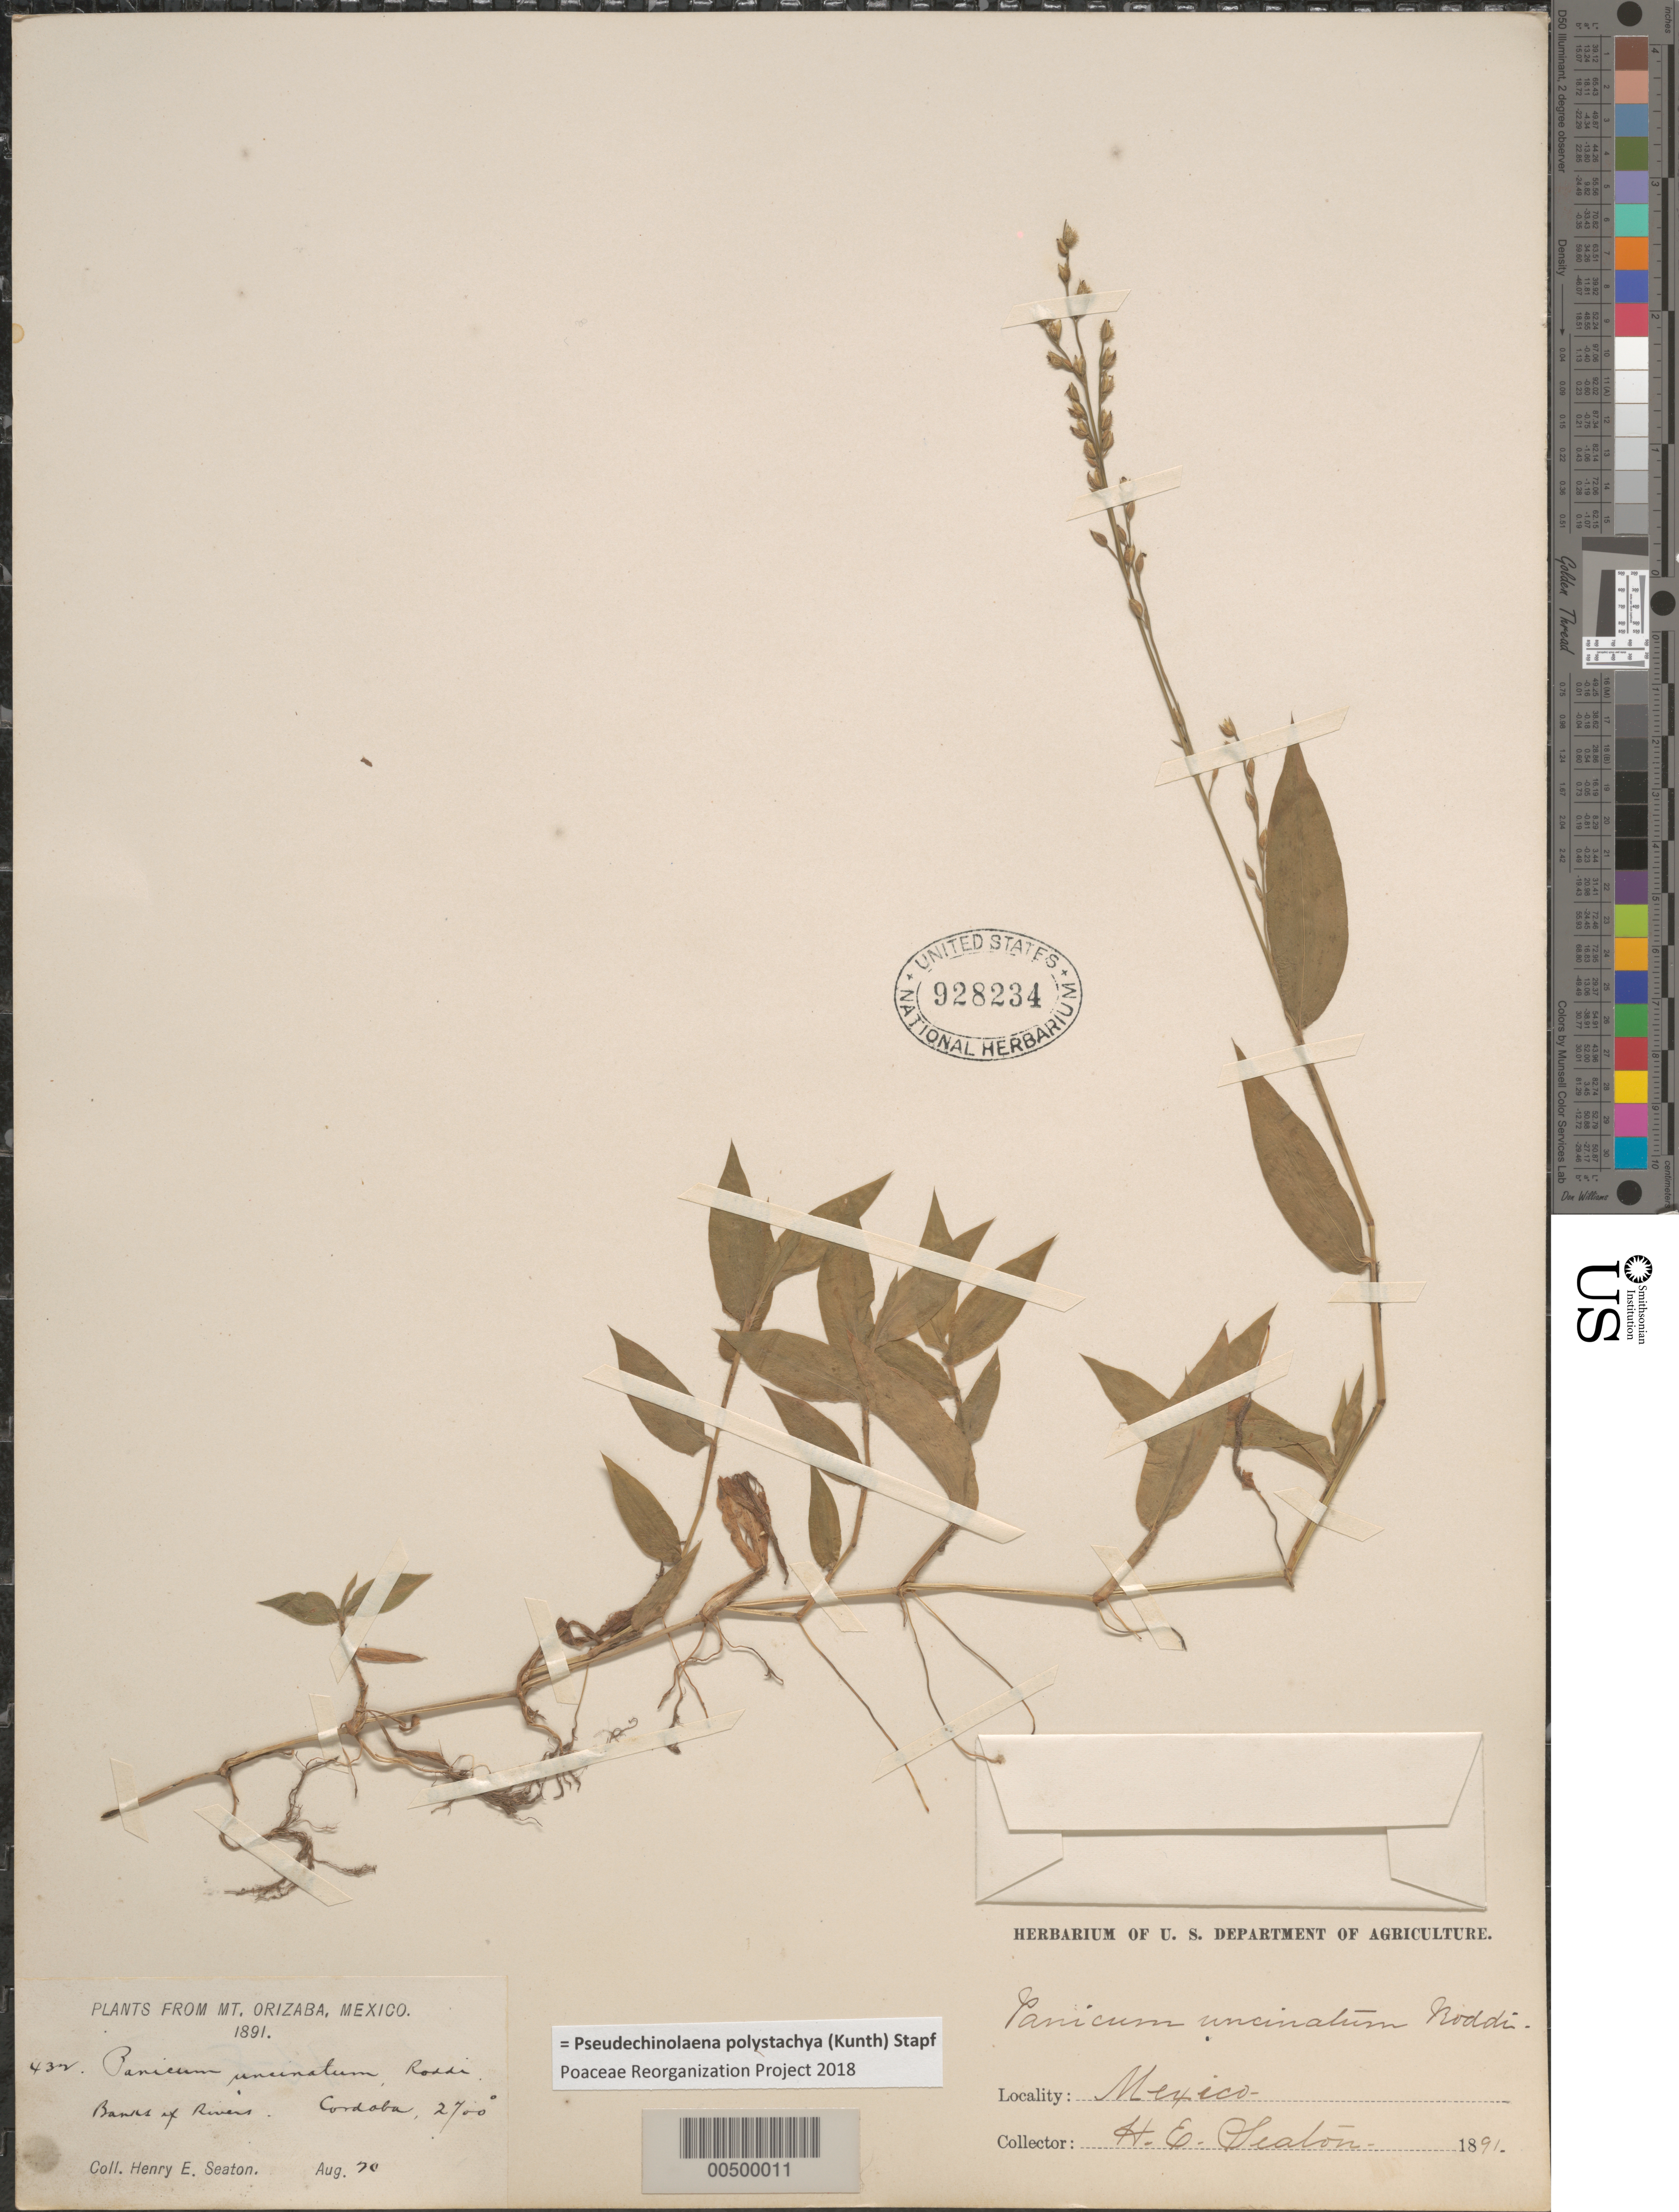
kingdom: Plantae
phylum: Tracheophyta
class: Liliopsida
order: Poales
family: Poaceae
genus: Pseudechinolaena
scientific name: Pseudechinolaena polystachya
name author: (Kunth) Stapf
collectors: H. E. Seaton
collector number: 432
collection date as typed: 20 Aug 1891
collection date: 1891-08-20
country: Mexico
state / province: Veracruz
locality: Córdoba, Mt Orizaba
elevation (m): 823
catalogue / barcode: US 928234